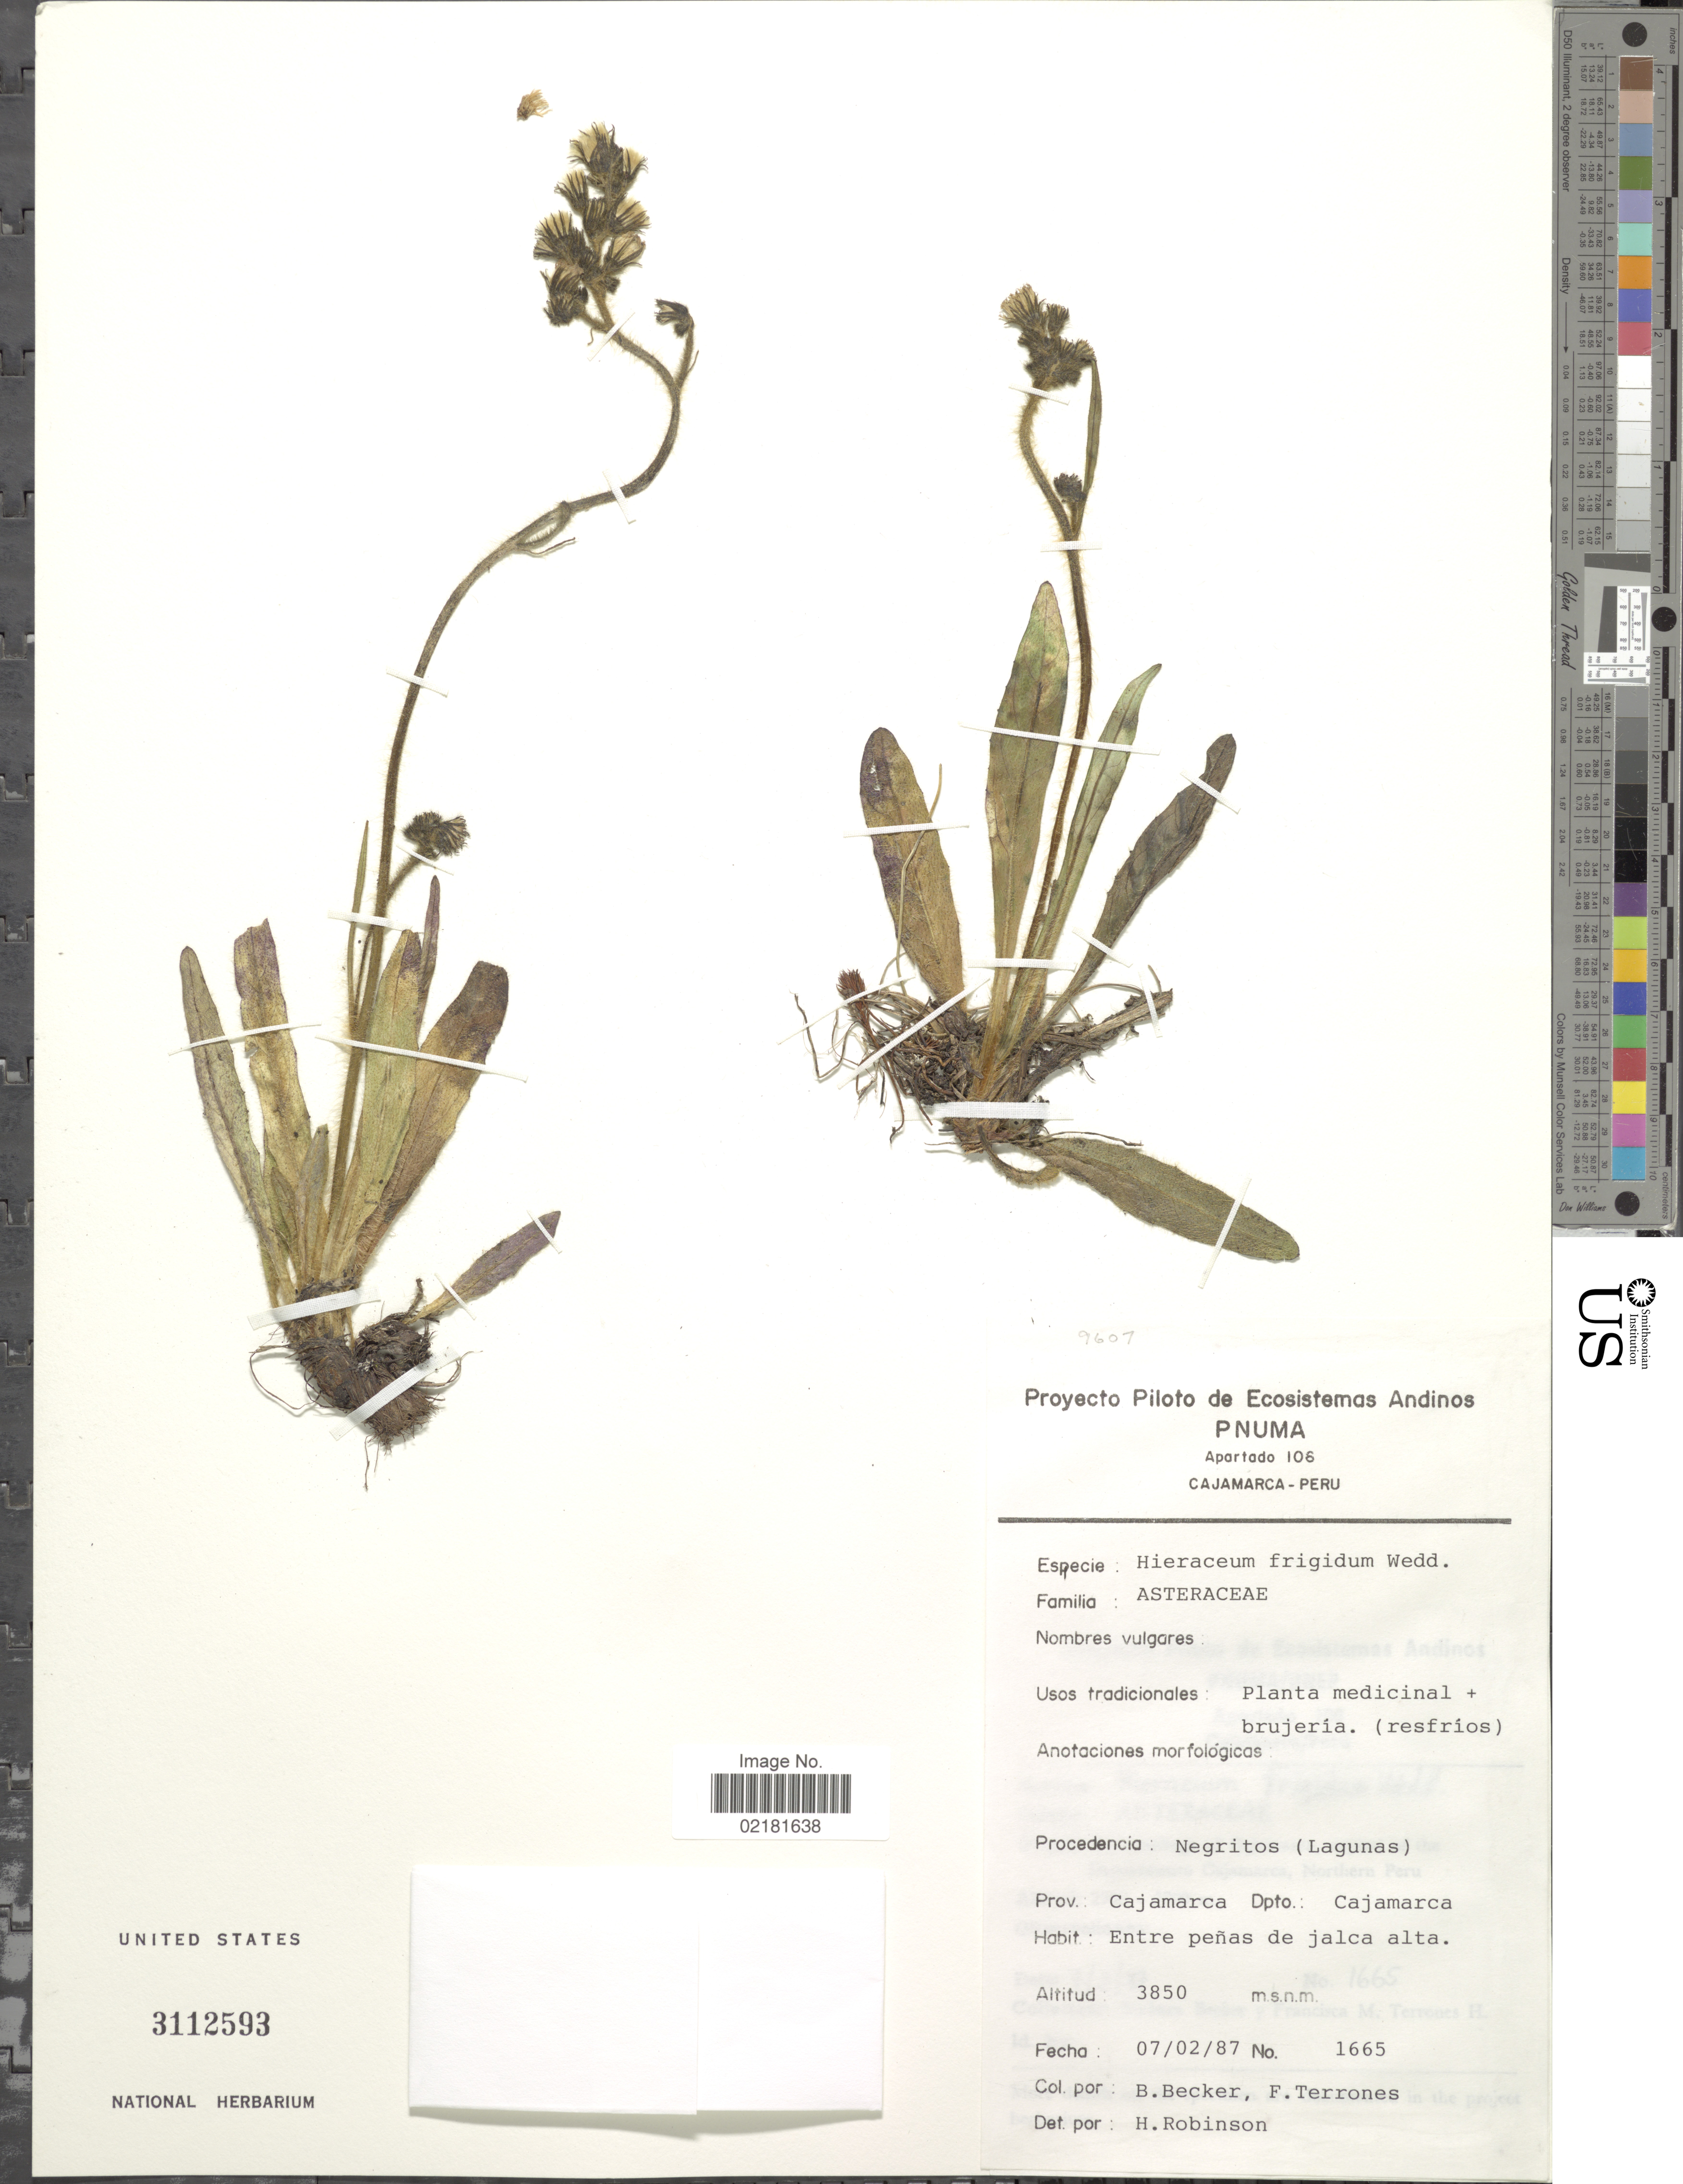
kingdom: Plantae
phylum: Tracheophyta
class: Magnoliopsida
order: Asterales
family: Asteraceae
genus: Hieracium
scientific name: Hieracium jubatum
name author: Fr.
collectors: B. Becker & F. Terrones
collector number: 1665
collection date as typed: Transcribed d/m/y: 7/2/87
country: Peru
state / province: Cajamarca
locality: Dpto.: Cajamarca, entre peñas de jalca alta, Procedencia: Negritos (Lagunas).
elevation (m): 3850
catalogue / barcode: US 3112593